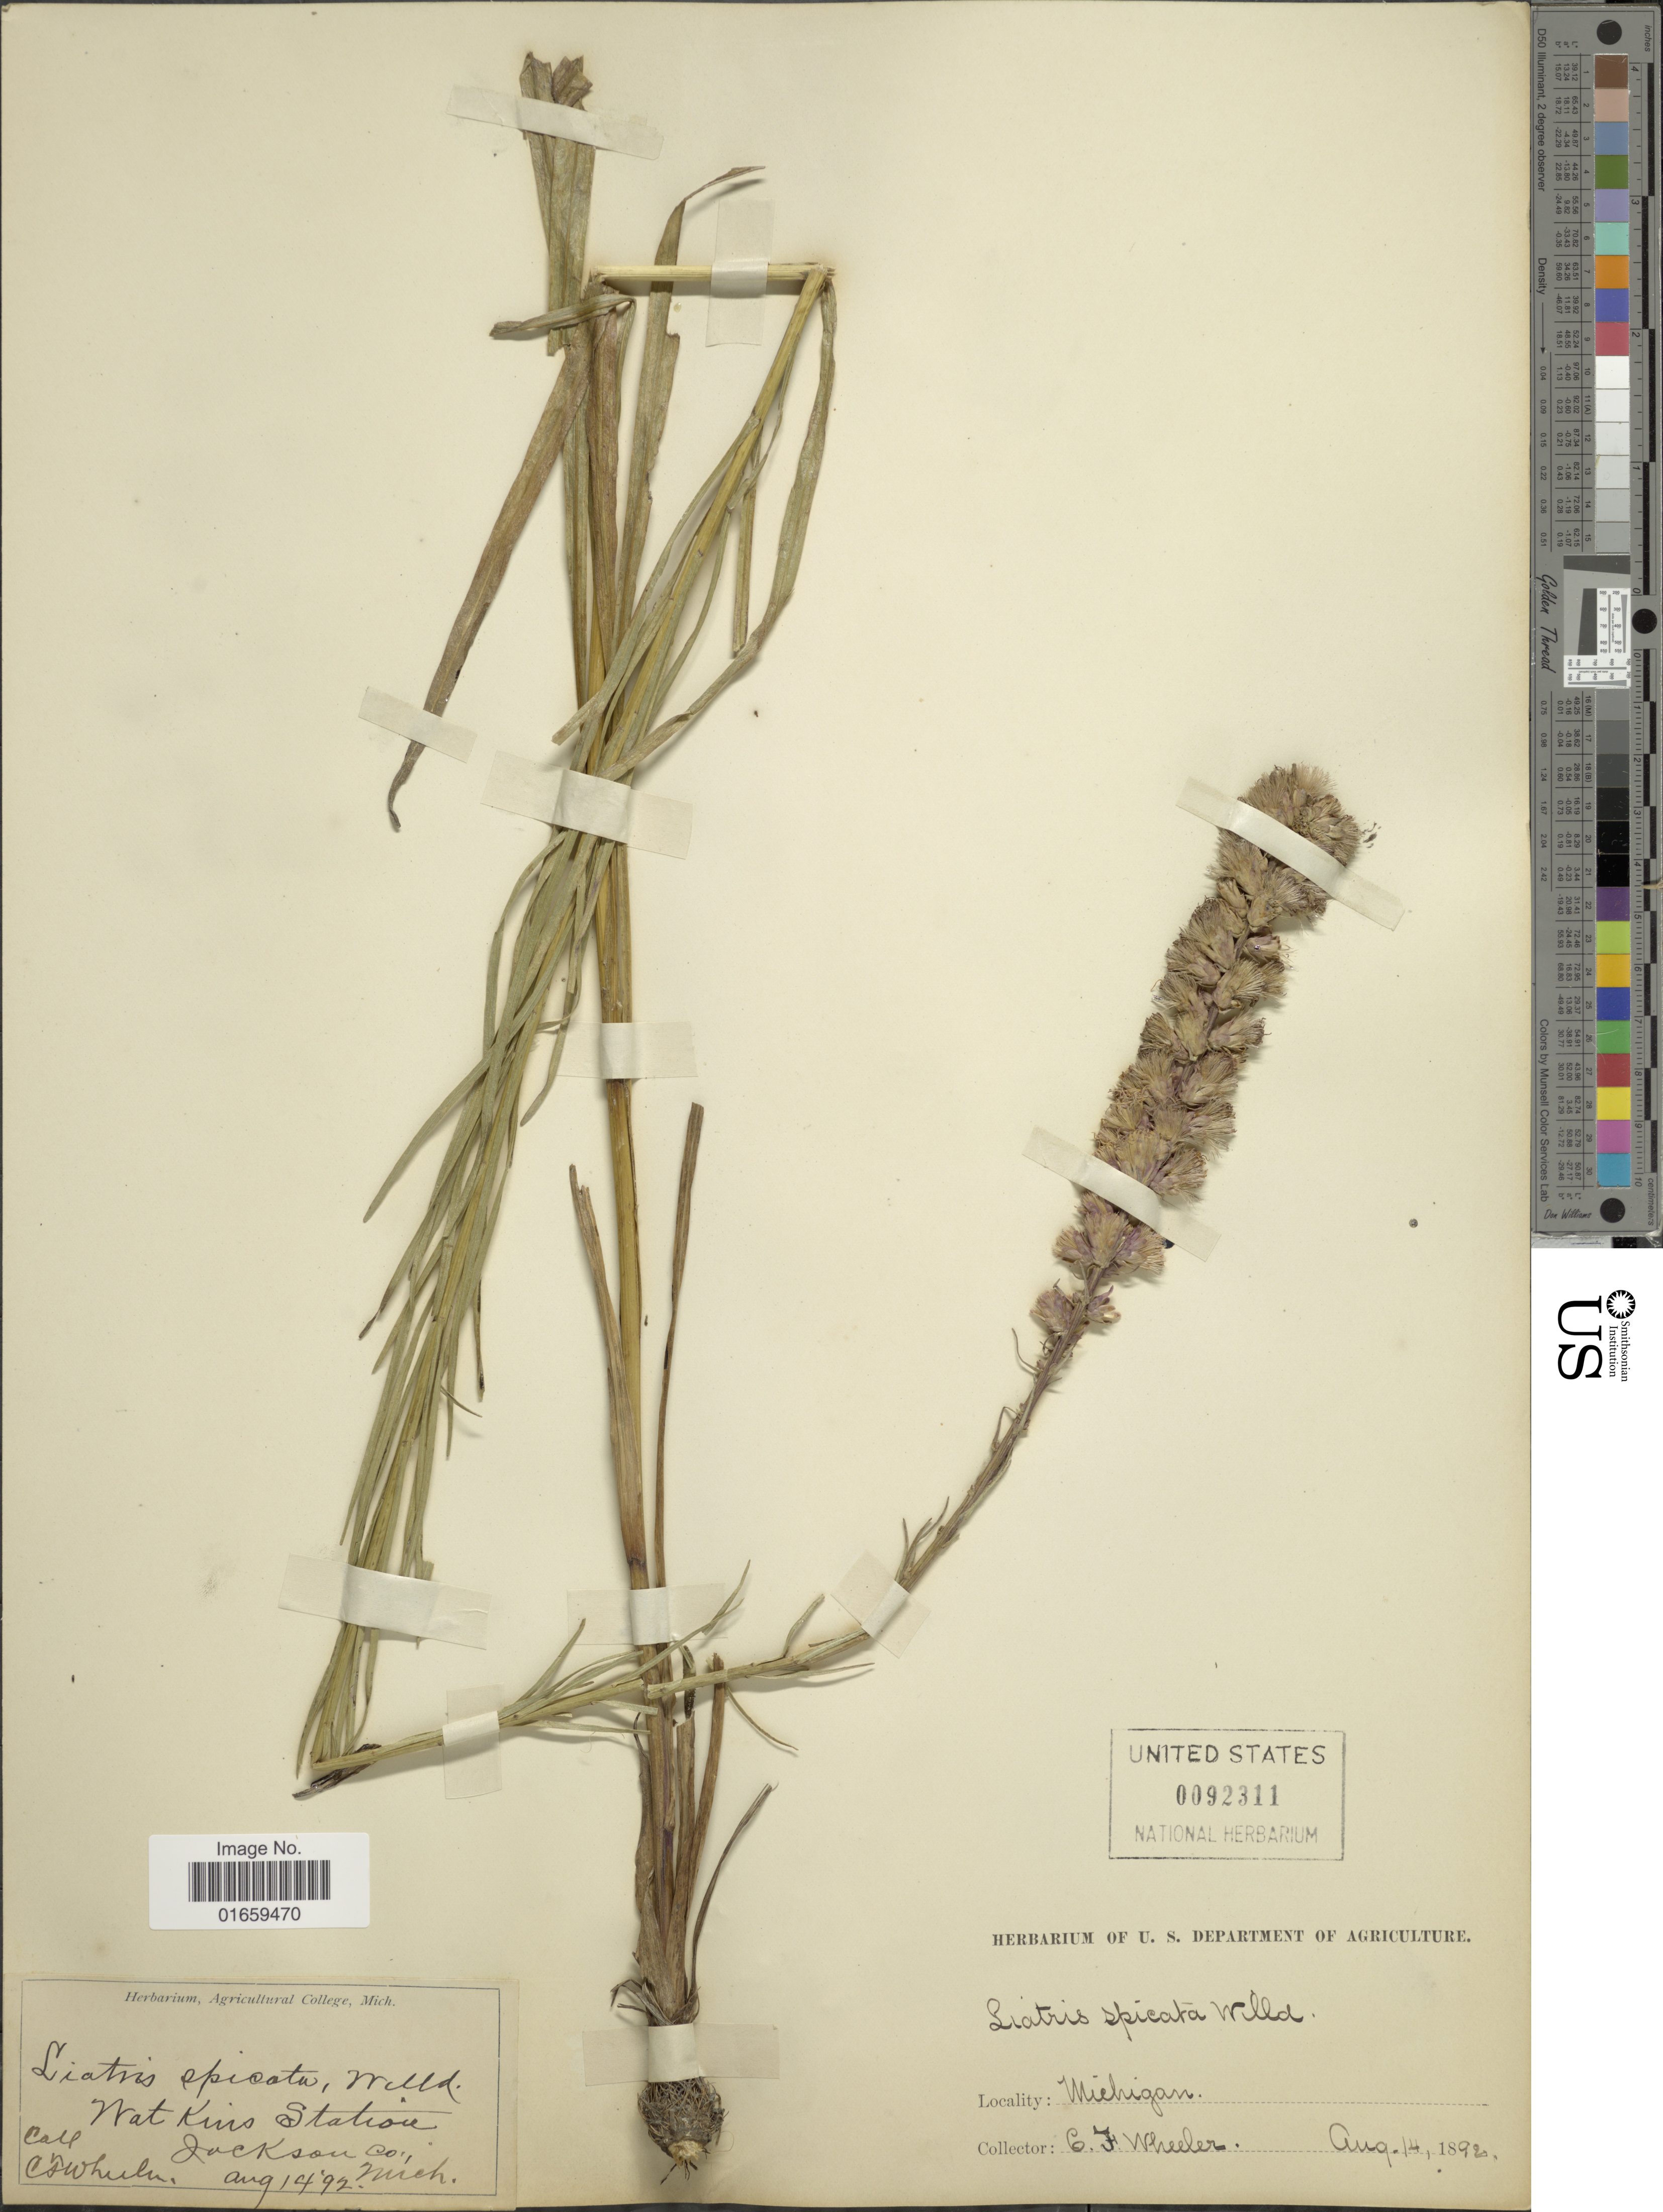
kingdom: Plantae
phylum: Tracheophyta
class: Magnoliopsida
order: Asterales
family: Asteraceae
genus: Liatris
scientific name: Liatris spicata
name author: (L.) Willd.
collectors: C. Wheeler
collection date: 1892-08-14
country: United States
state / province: Michigan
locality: Wat Kins Station, Jackson Co.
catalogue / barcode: US 92311